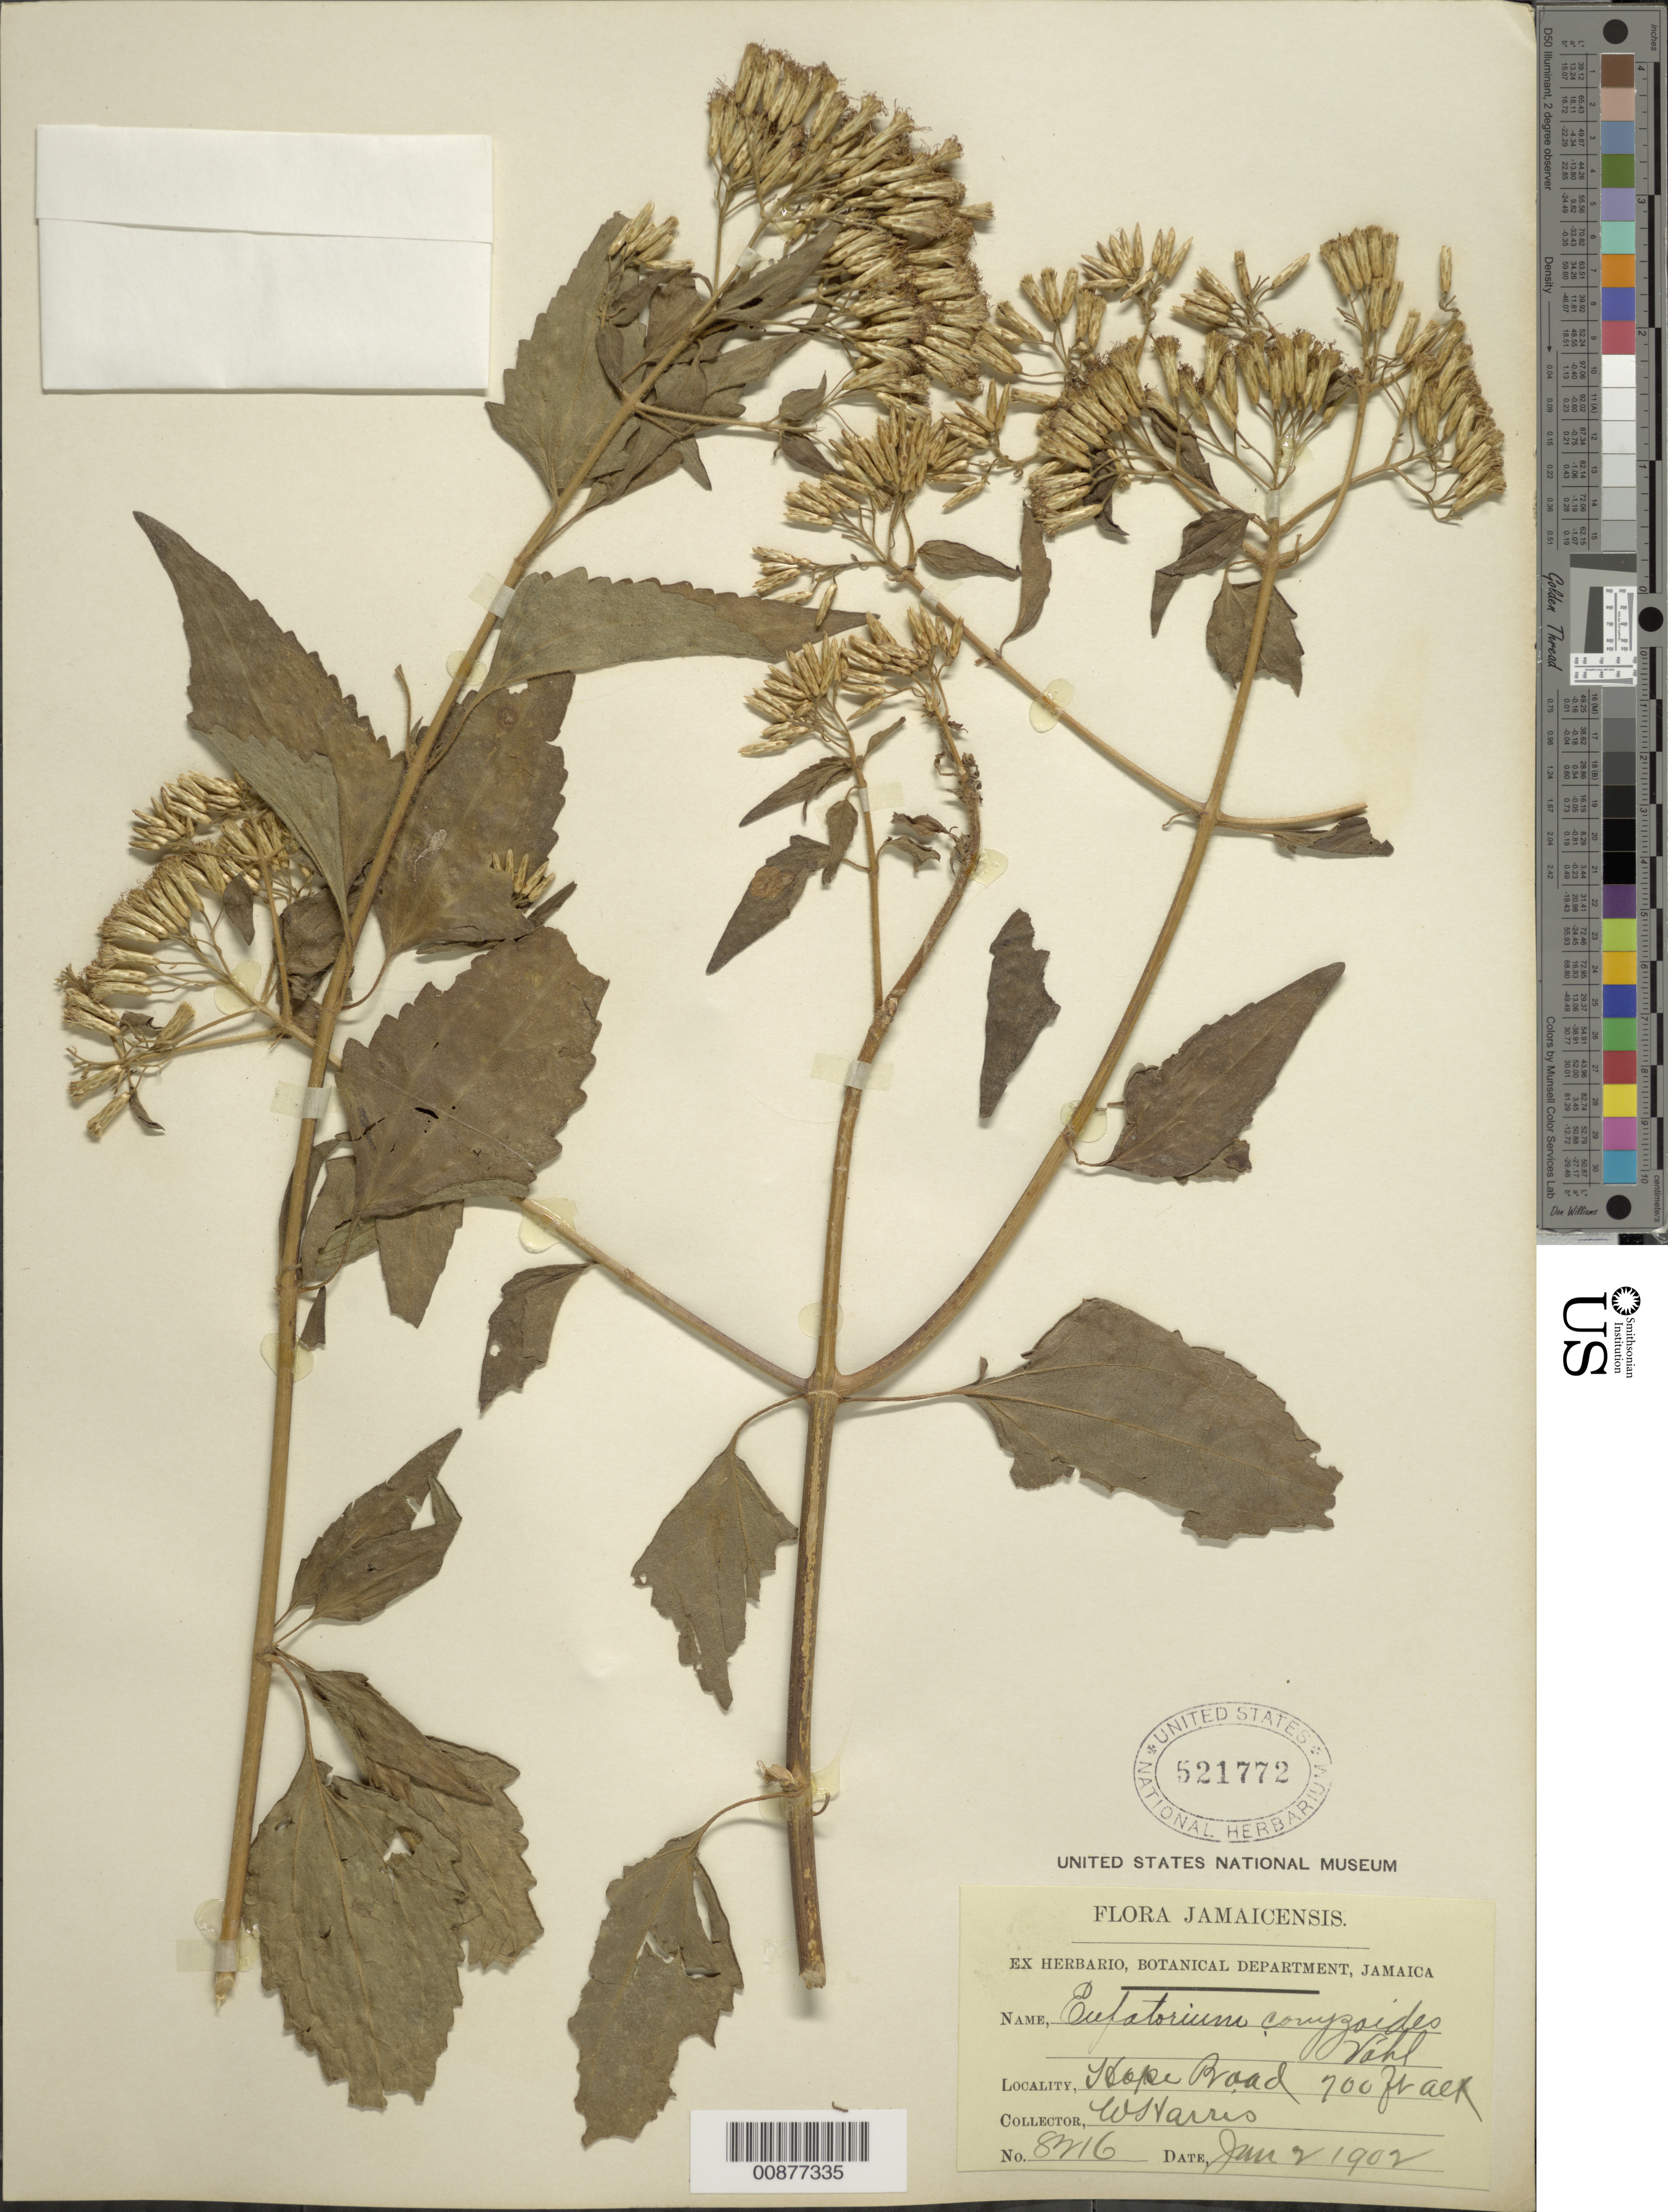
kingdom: Plantae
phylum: Tracheophyta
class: Magnoliopsida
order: Asterales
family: Asteraceae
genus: Chromolaena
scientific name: Chromolaena odorata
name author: (L.) R.M. King & H. Rob.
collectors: W. H. Harris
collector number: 8216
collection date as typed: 02 Jun 1902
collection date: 1902-06-02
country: Jamaica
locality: Hope Road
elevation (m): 213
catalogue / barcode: US 521772